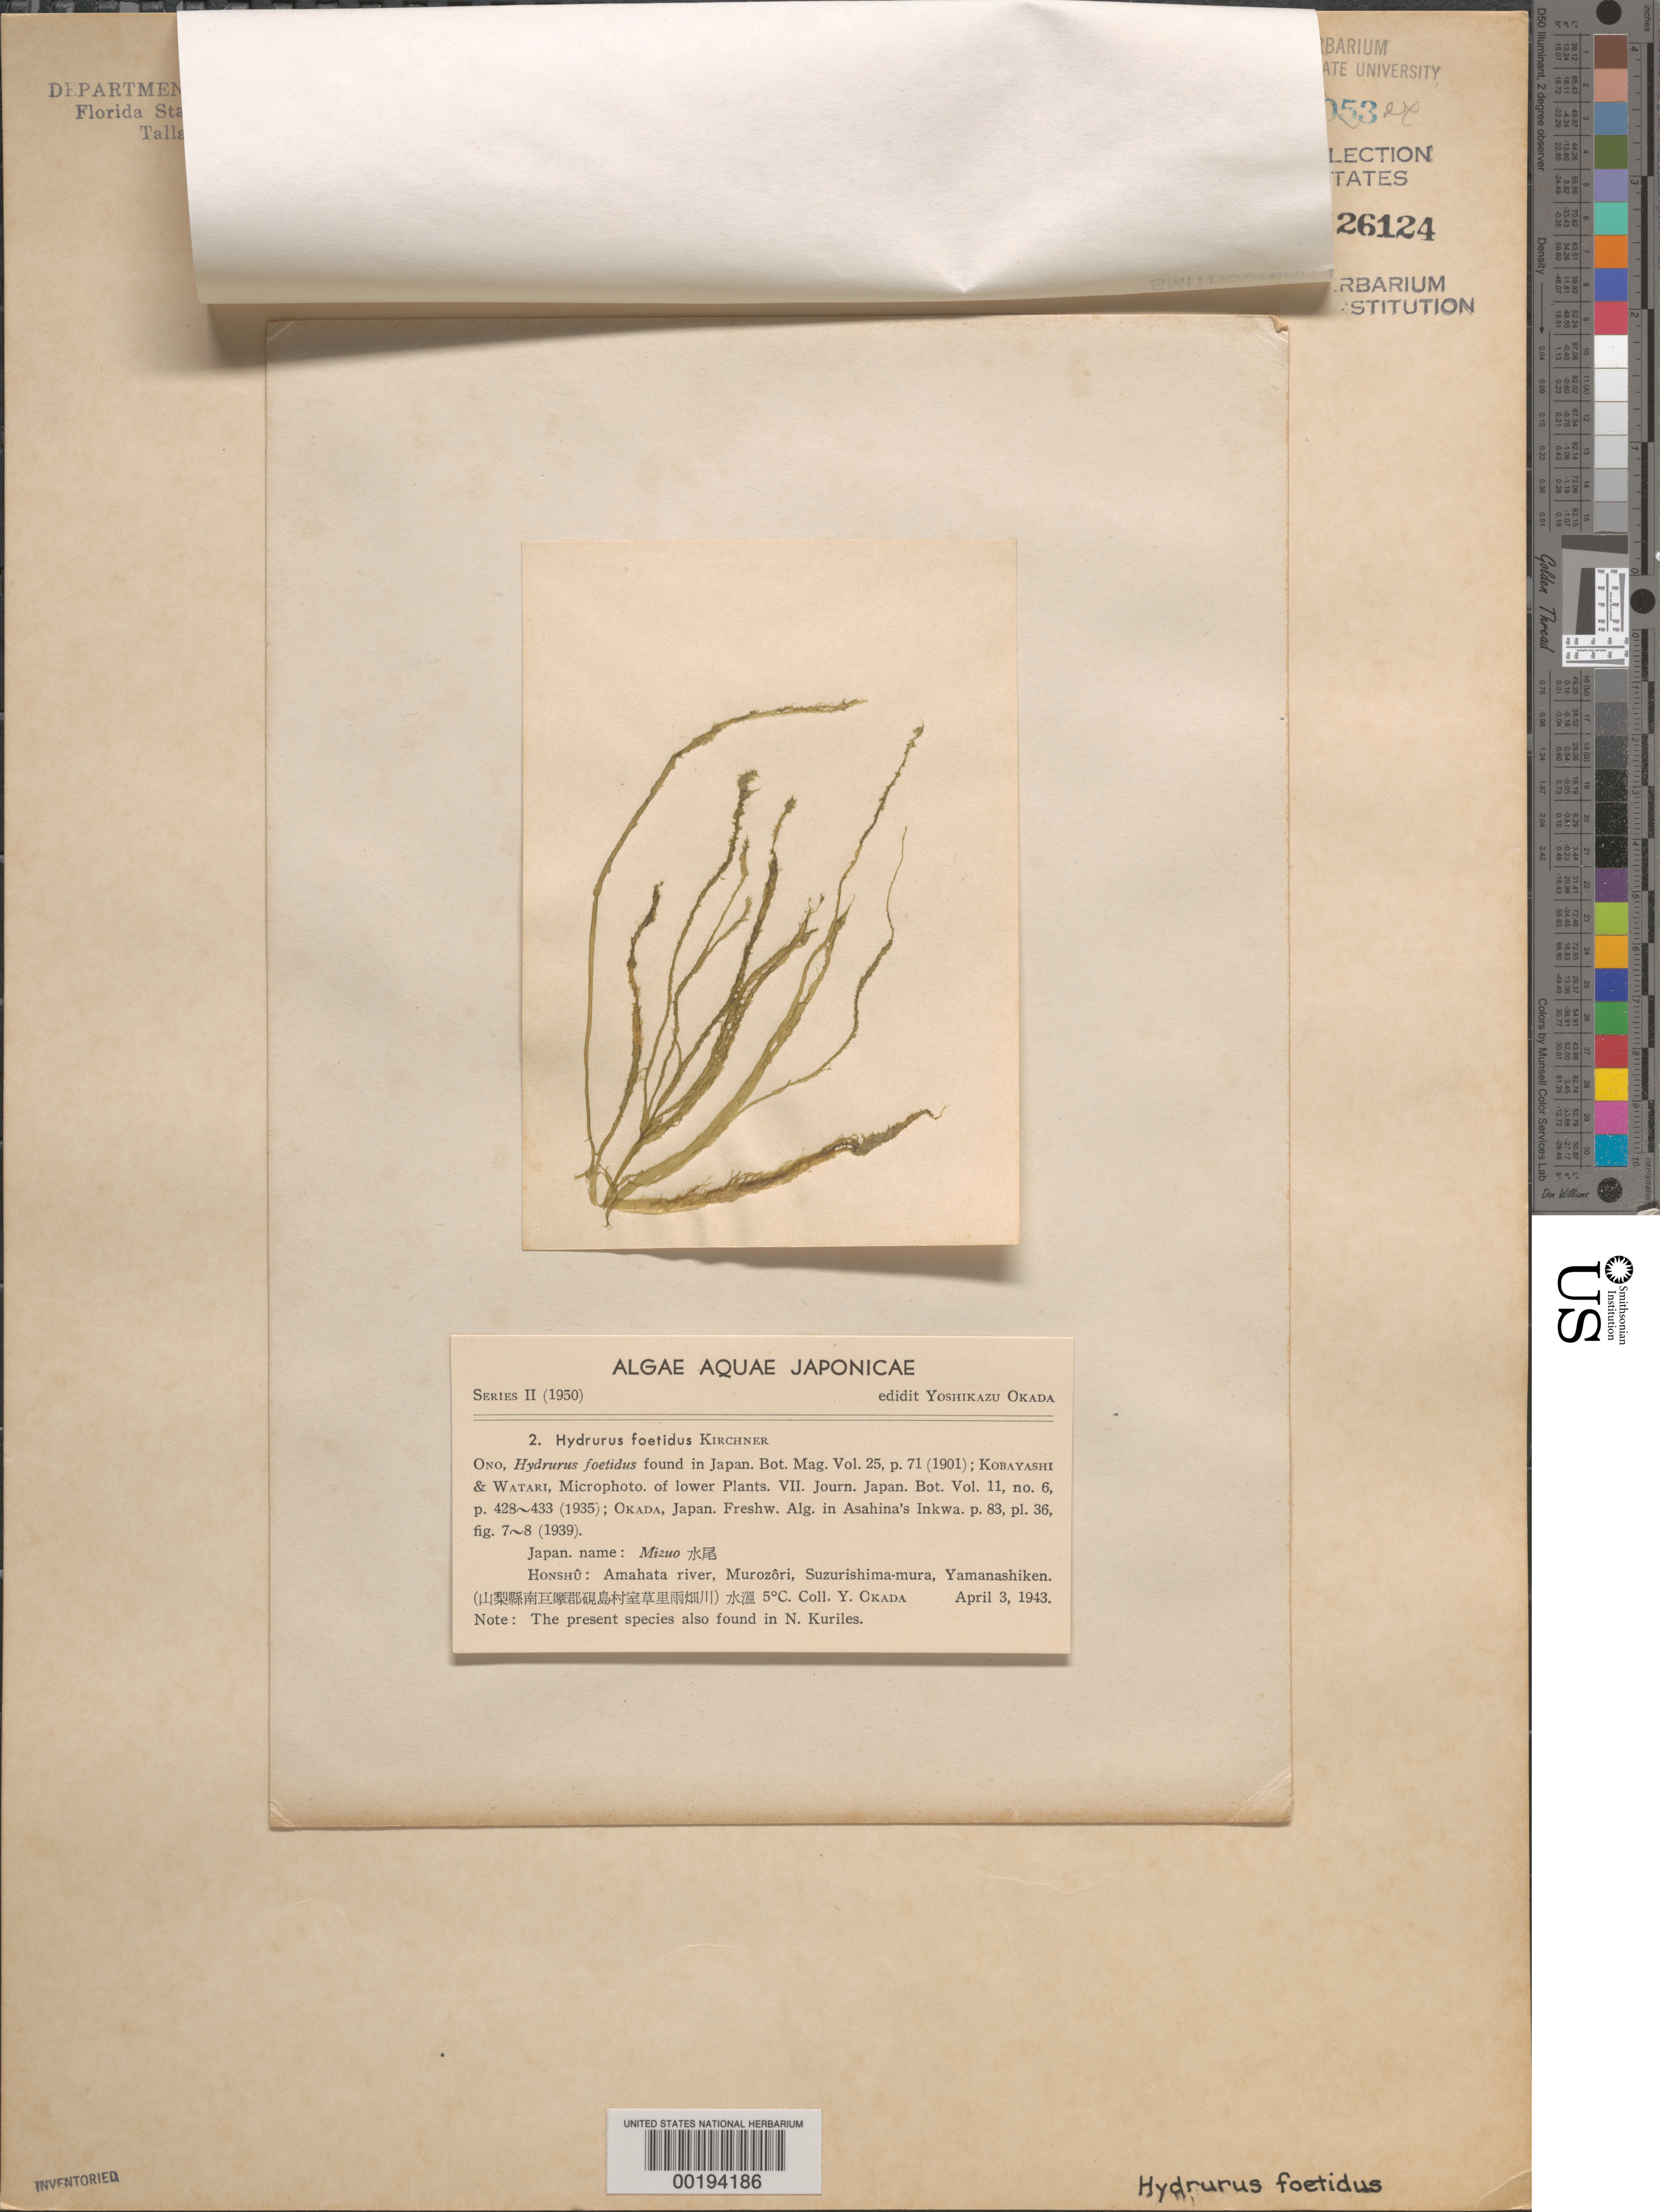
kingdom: Chromista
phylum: Ochrophyta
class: Chrysophyceae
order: Hydrurales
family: Hydruraceae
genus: Hydrurus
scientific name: Hydrurus foetidus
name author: (Villars) Trevis.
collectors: Y. Okada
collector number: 2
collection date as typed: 03 Apr 1943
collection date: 1943-04-03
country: Japan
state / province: Yamanasi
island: Honshu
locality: Amahata River, Murozori, Suzurishima-mura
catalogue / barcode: US 26124